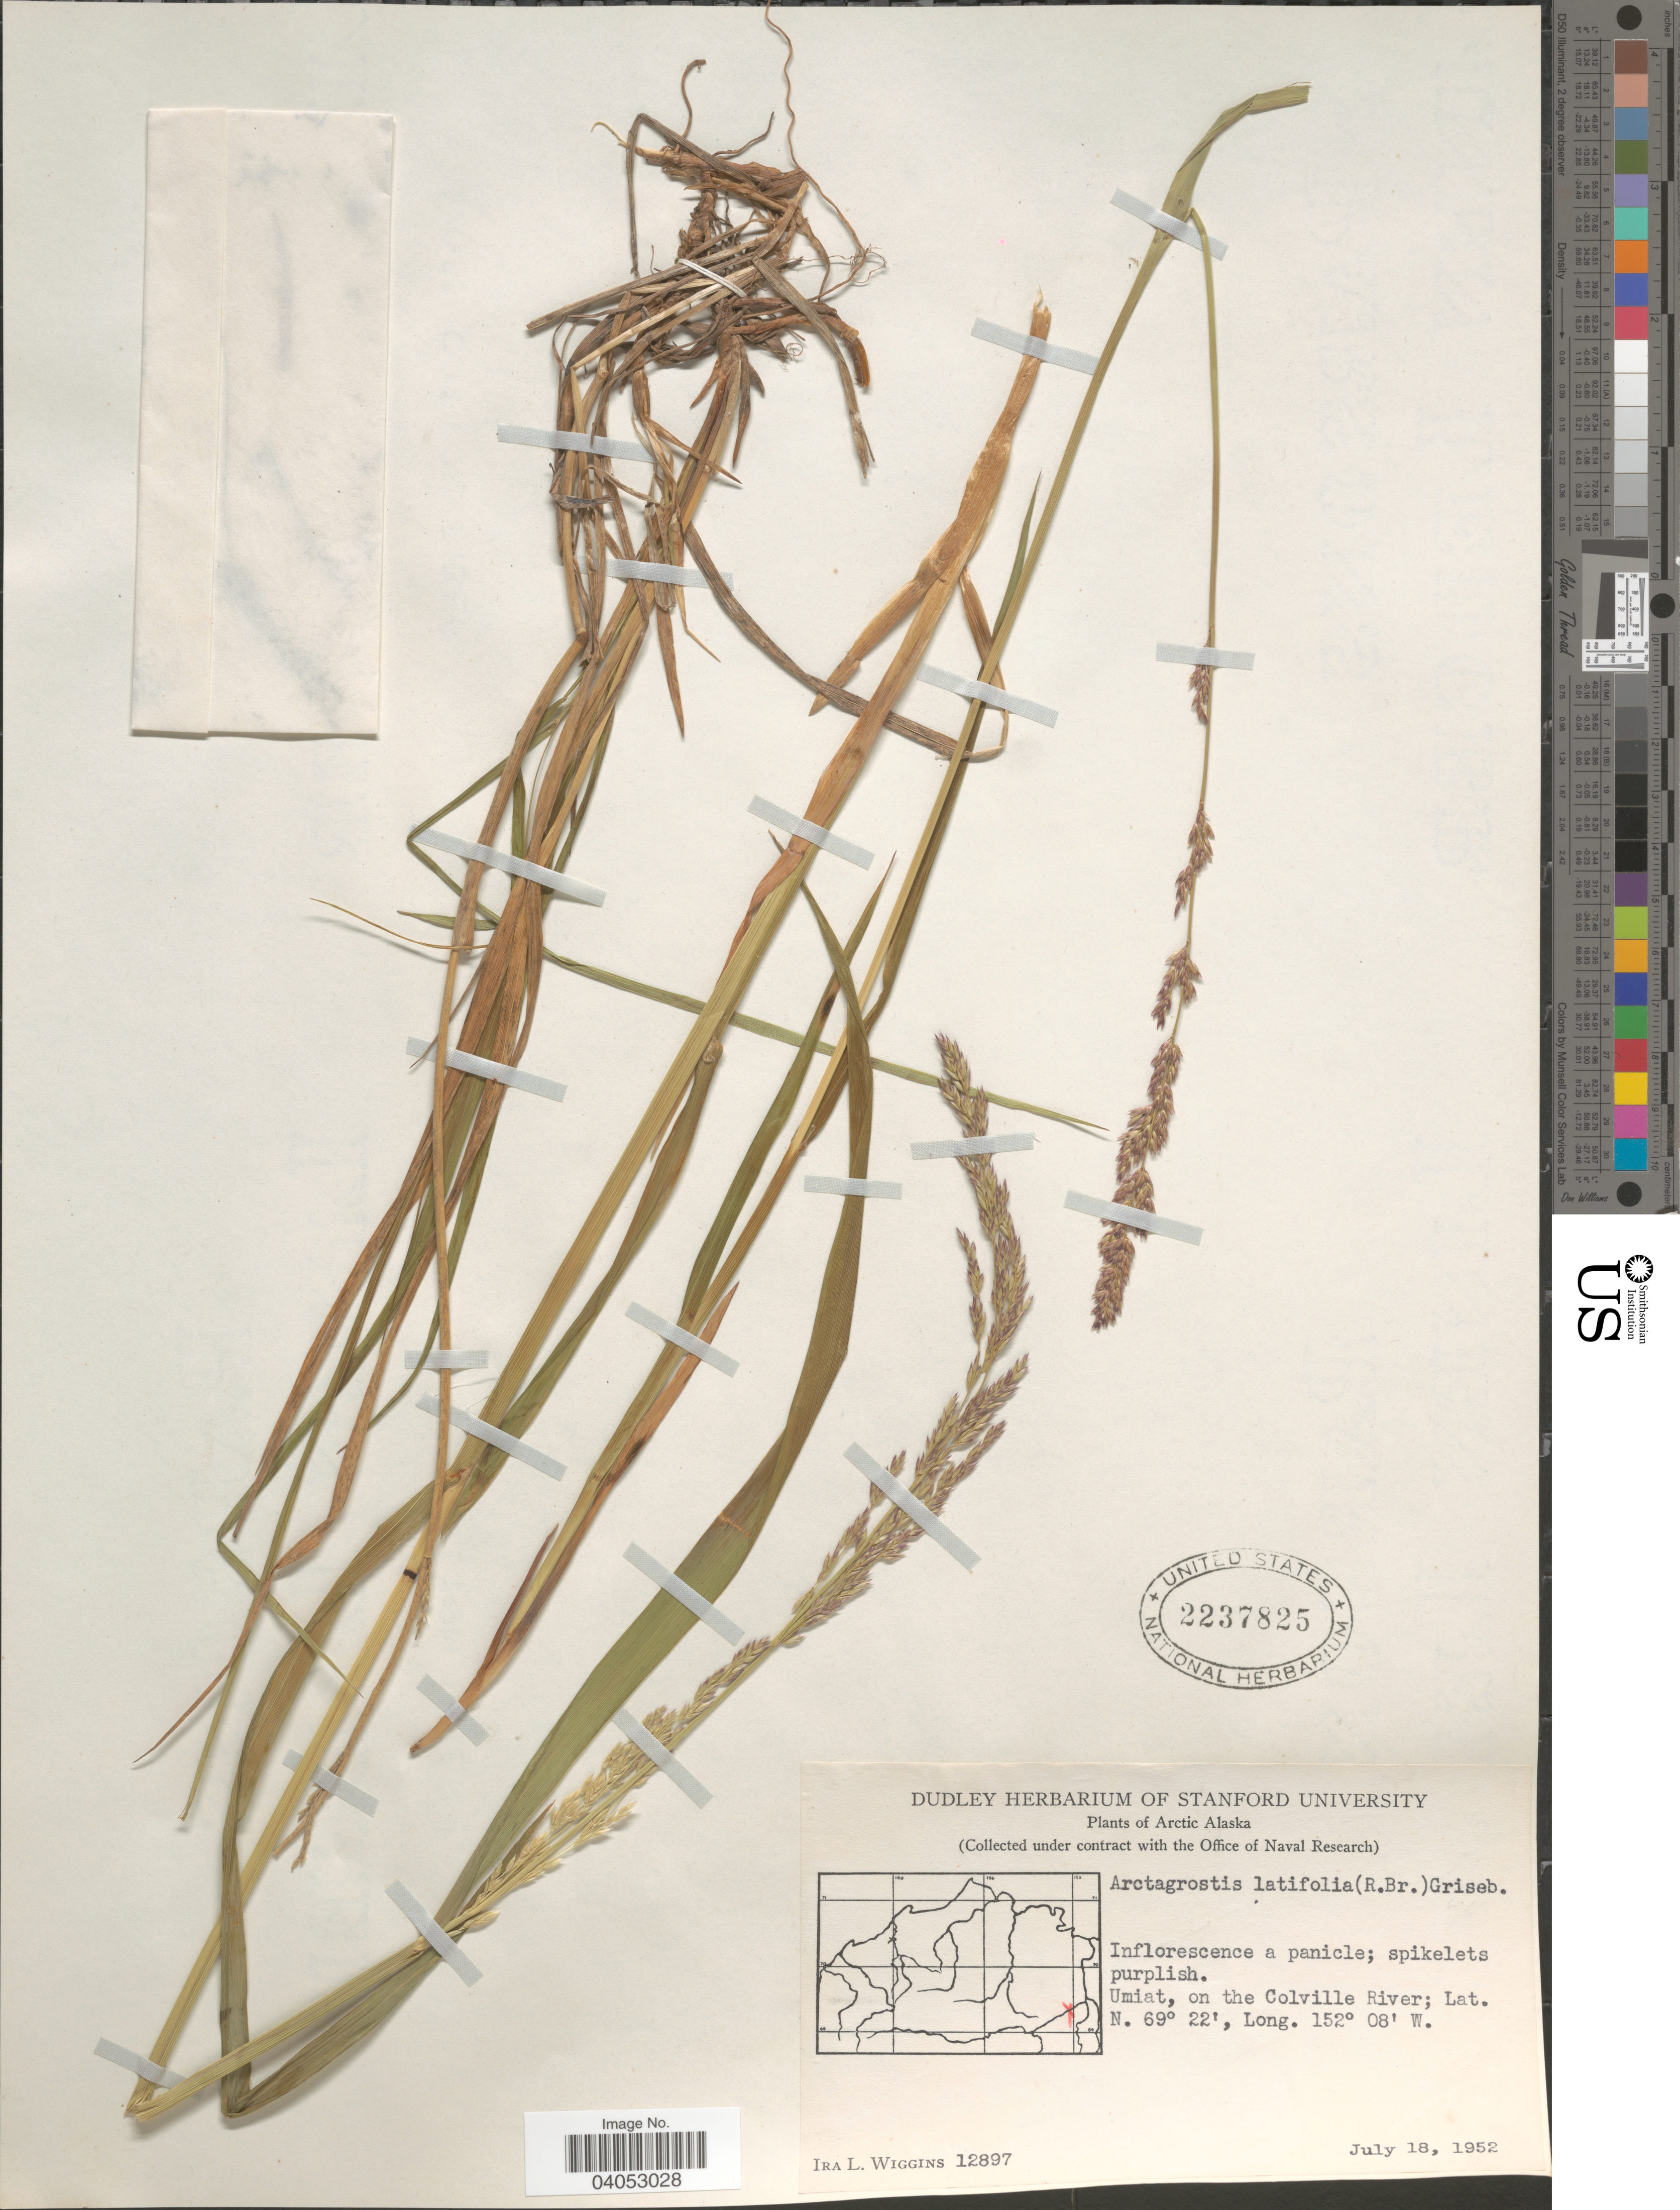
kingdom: Plantae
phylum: Tracheophyta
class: Liliopsida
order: Poales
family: Poaceae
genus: Arctagrostis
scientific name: Arctagrostis latifolia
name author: (R. Br.) Griseb.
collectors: I. L. Wiggins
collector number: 12897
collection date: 1952-07-18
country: United States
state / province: Alaska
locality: Arctic Alaska. Umiat, on the Colville River.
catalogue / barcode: US 2237825